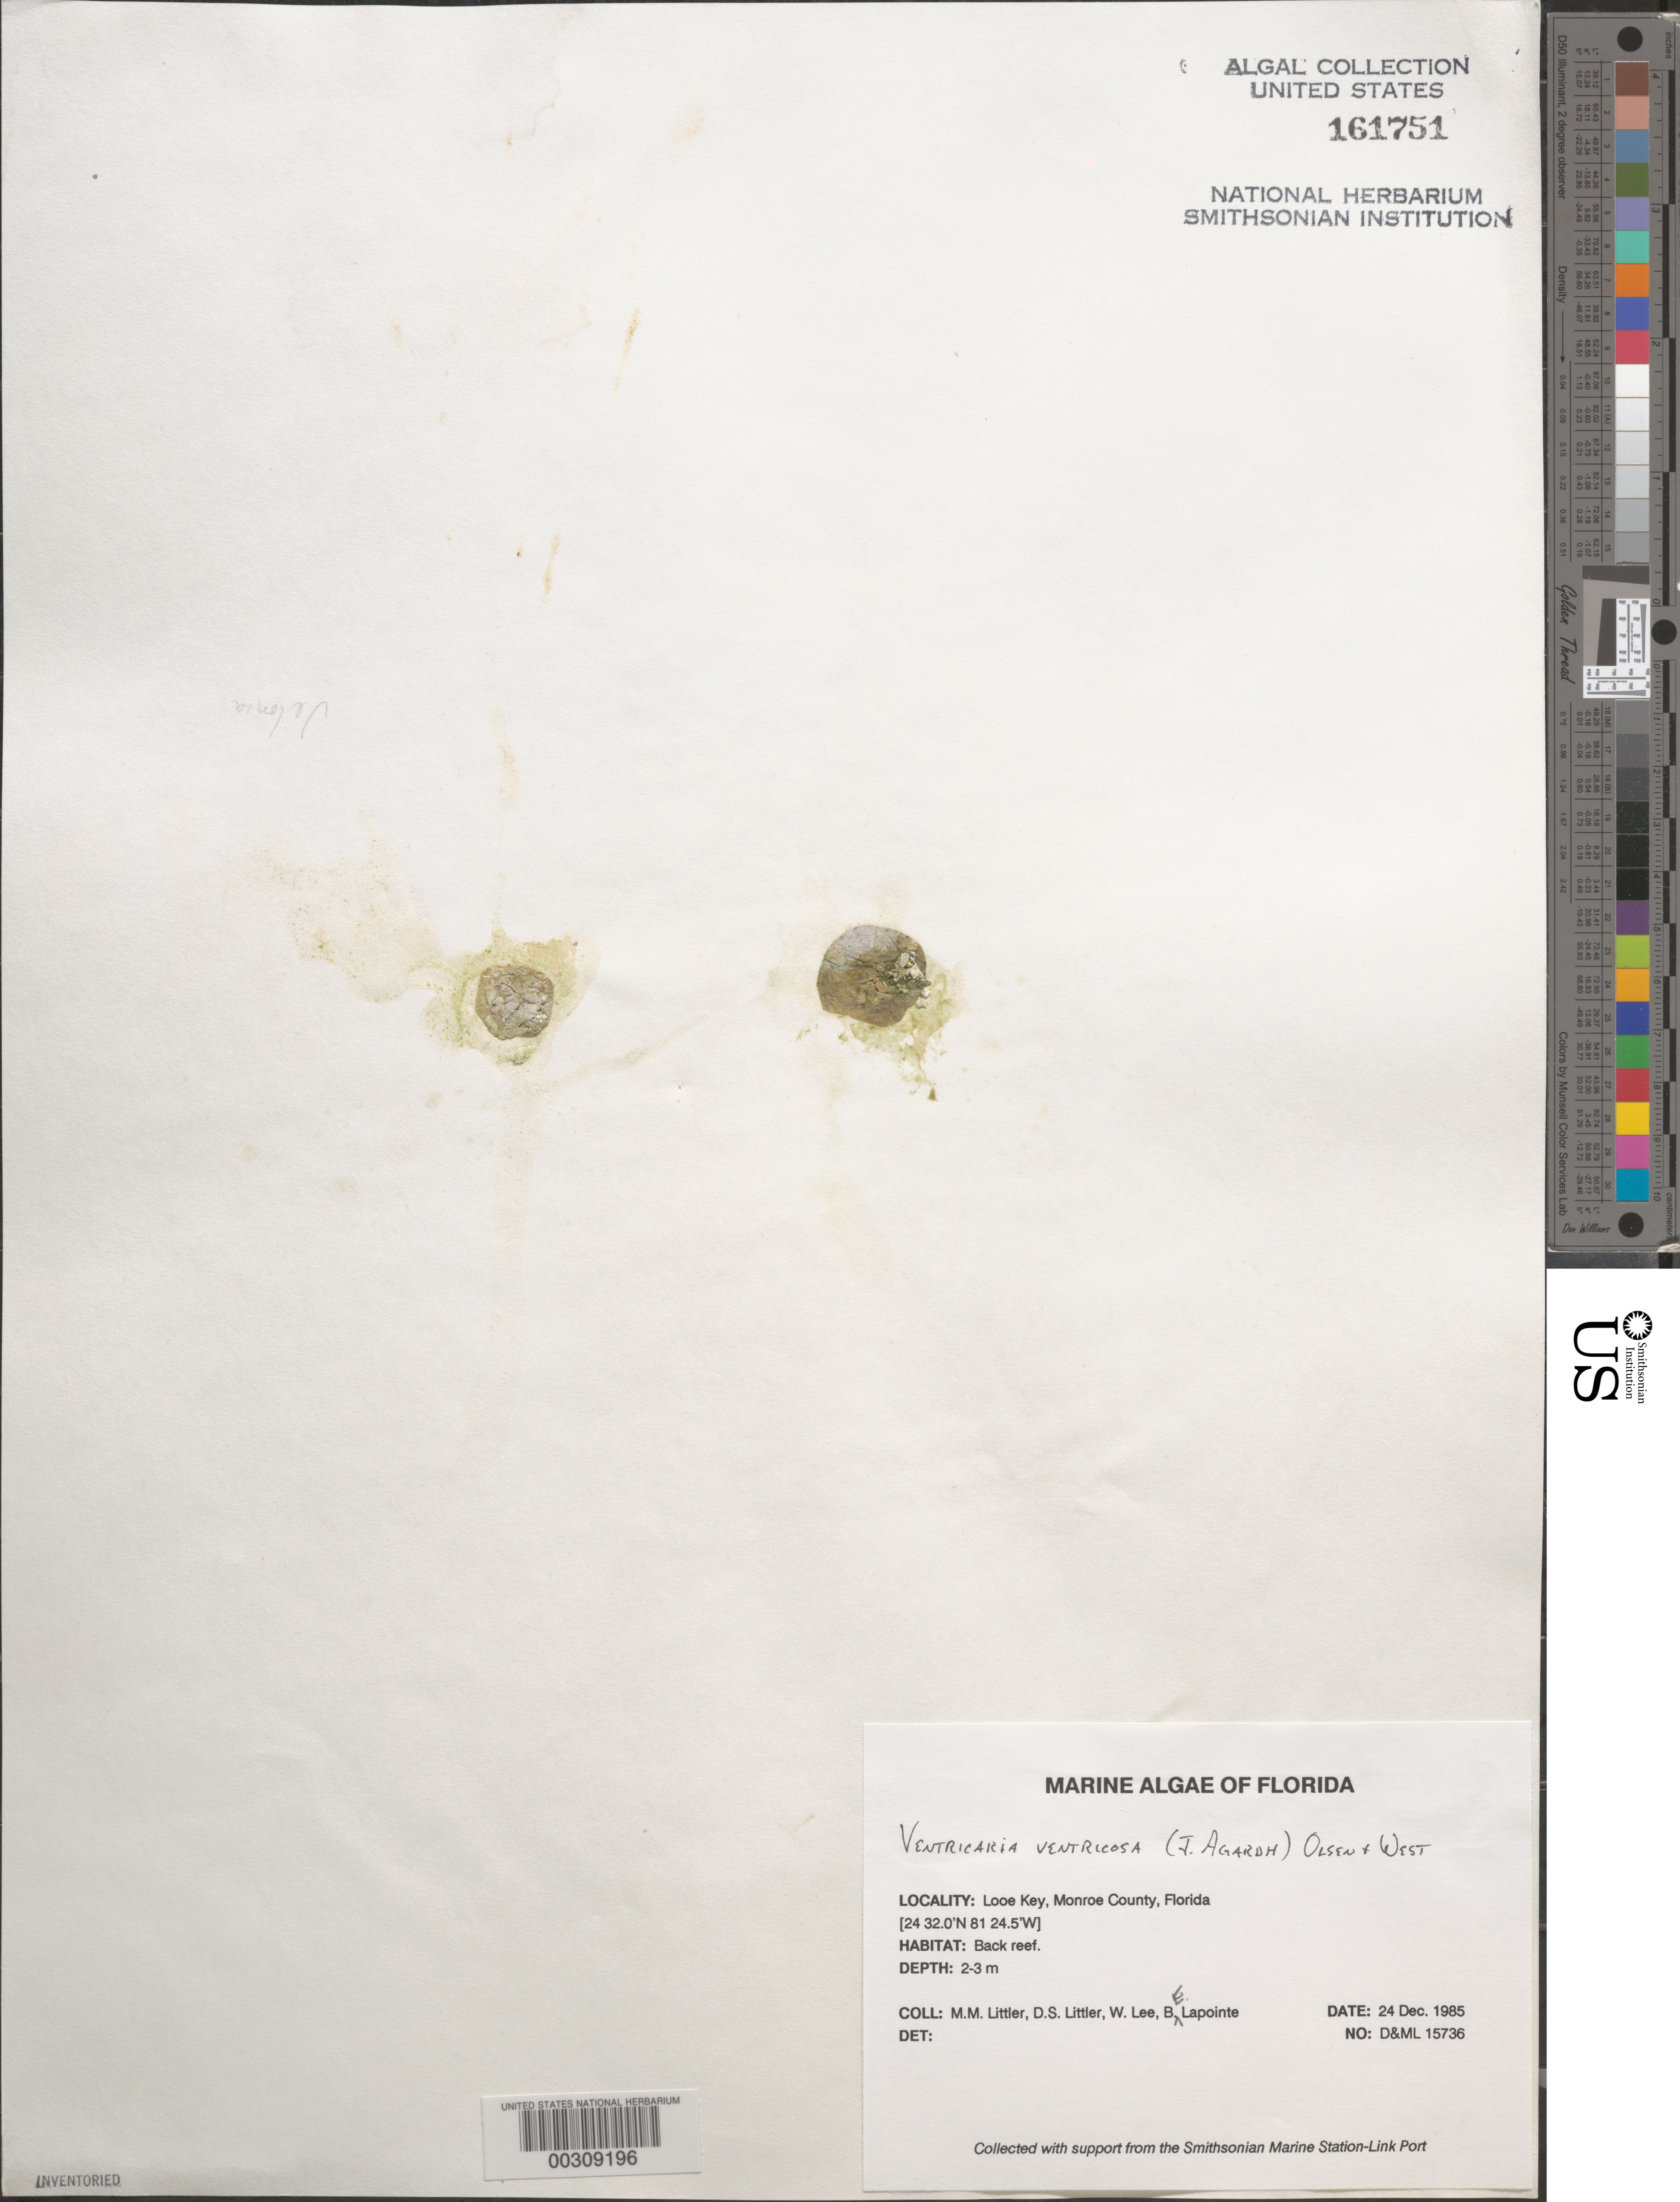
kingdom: Plantae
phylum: Chlorophyta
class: Ulvophyceae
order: Siphonocladales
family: Valoniaceae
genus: Valonia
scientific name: Valonia ventricosa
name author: J. Agardh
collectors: M. M. Littler, D. S. Littler, W. Lee & B. Lapointe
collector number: D&ML 15736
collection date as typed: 24 Dec 1985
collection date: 1985-12-24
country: United States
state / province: Florida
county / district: Monroe County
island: Looe Key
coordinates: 24 32.0' N, 81 24.5' W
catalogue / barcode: US 161751